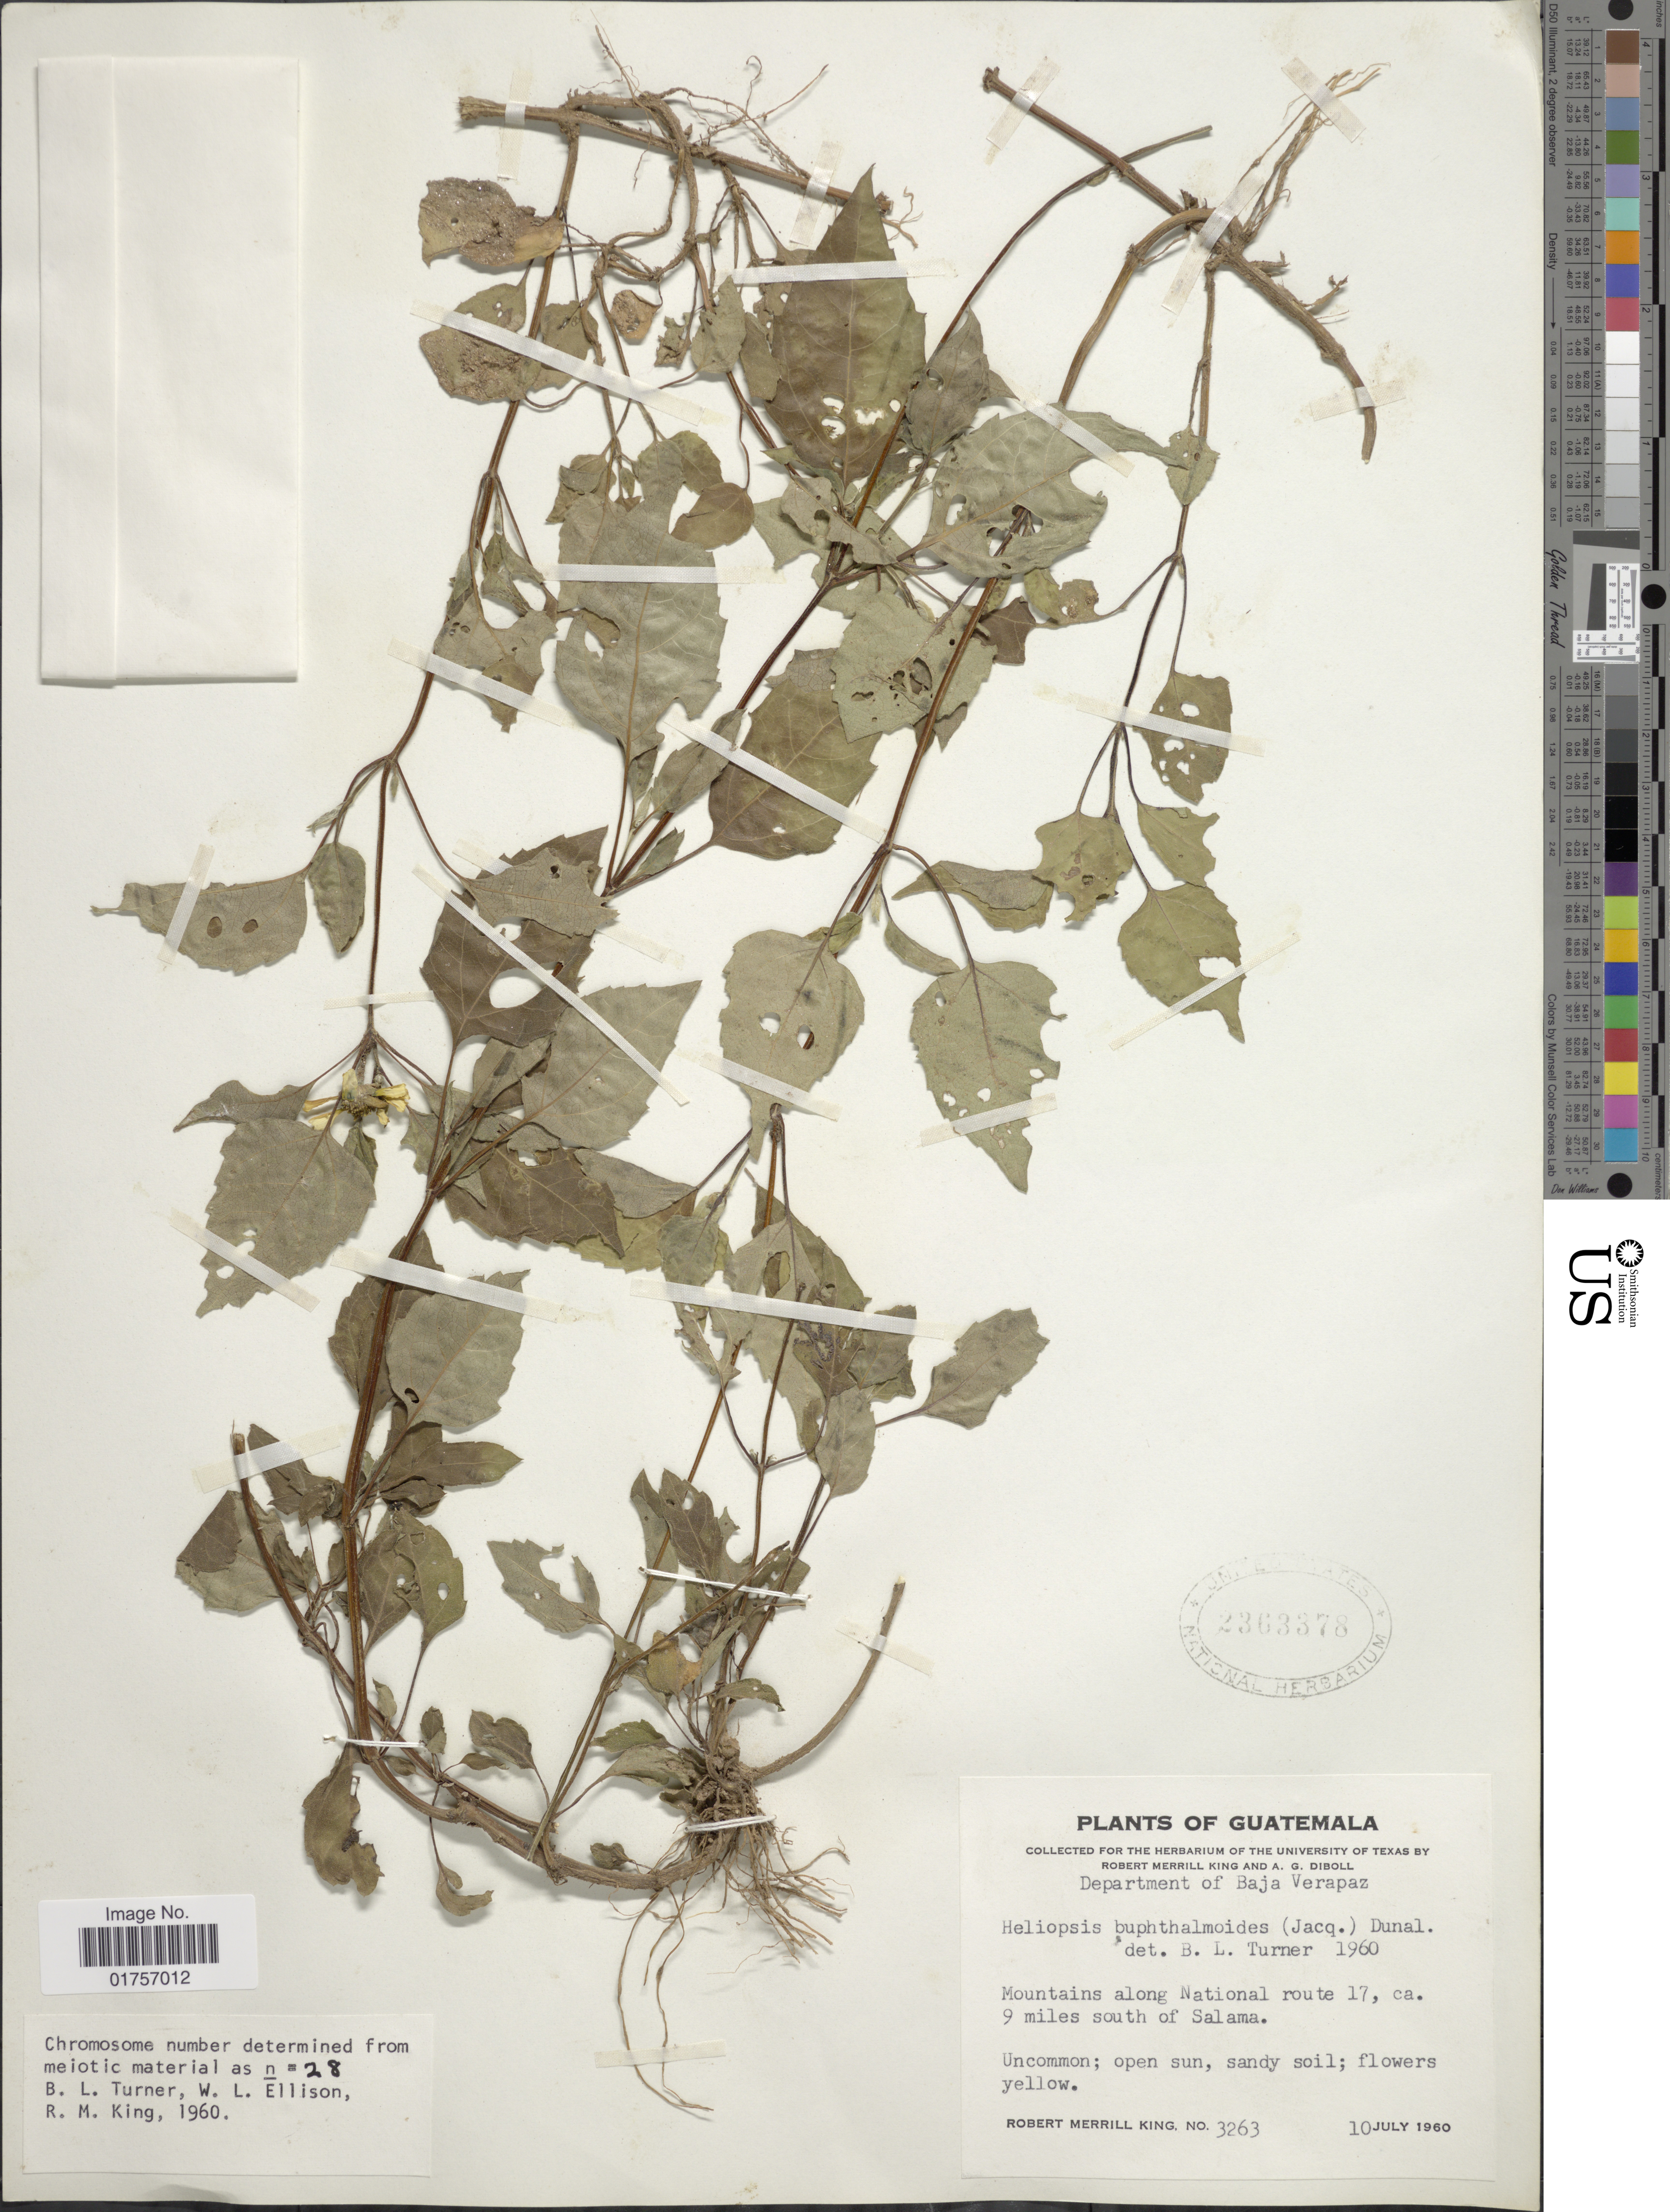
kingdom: Plantae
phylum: Tracheophyta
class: Magnoliopsida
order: Asterales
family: Asteraceae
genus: Heliopsis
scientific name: Heliopsis buphthalmoides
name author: (Jacq.) Dunal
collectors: R. M. King & A. Diboll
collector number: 3263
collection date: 1960-07-10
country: Guatemala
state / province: Baja Verapaz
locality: Mountains along National route 17, ca. 9 miles south of Salama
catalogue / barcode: US 2363378